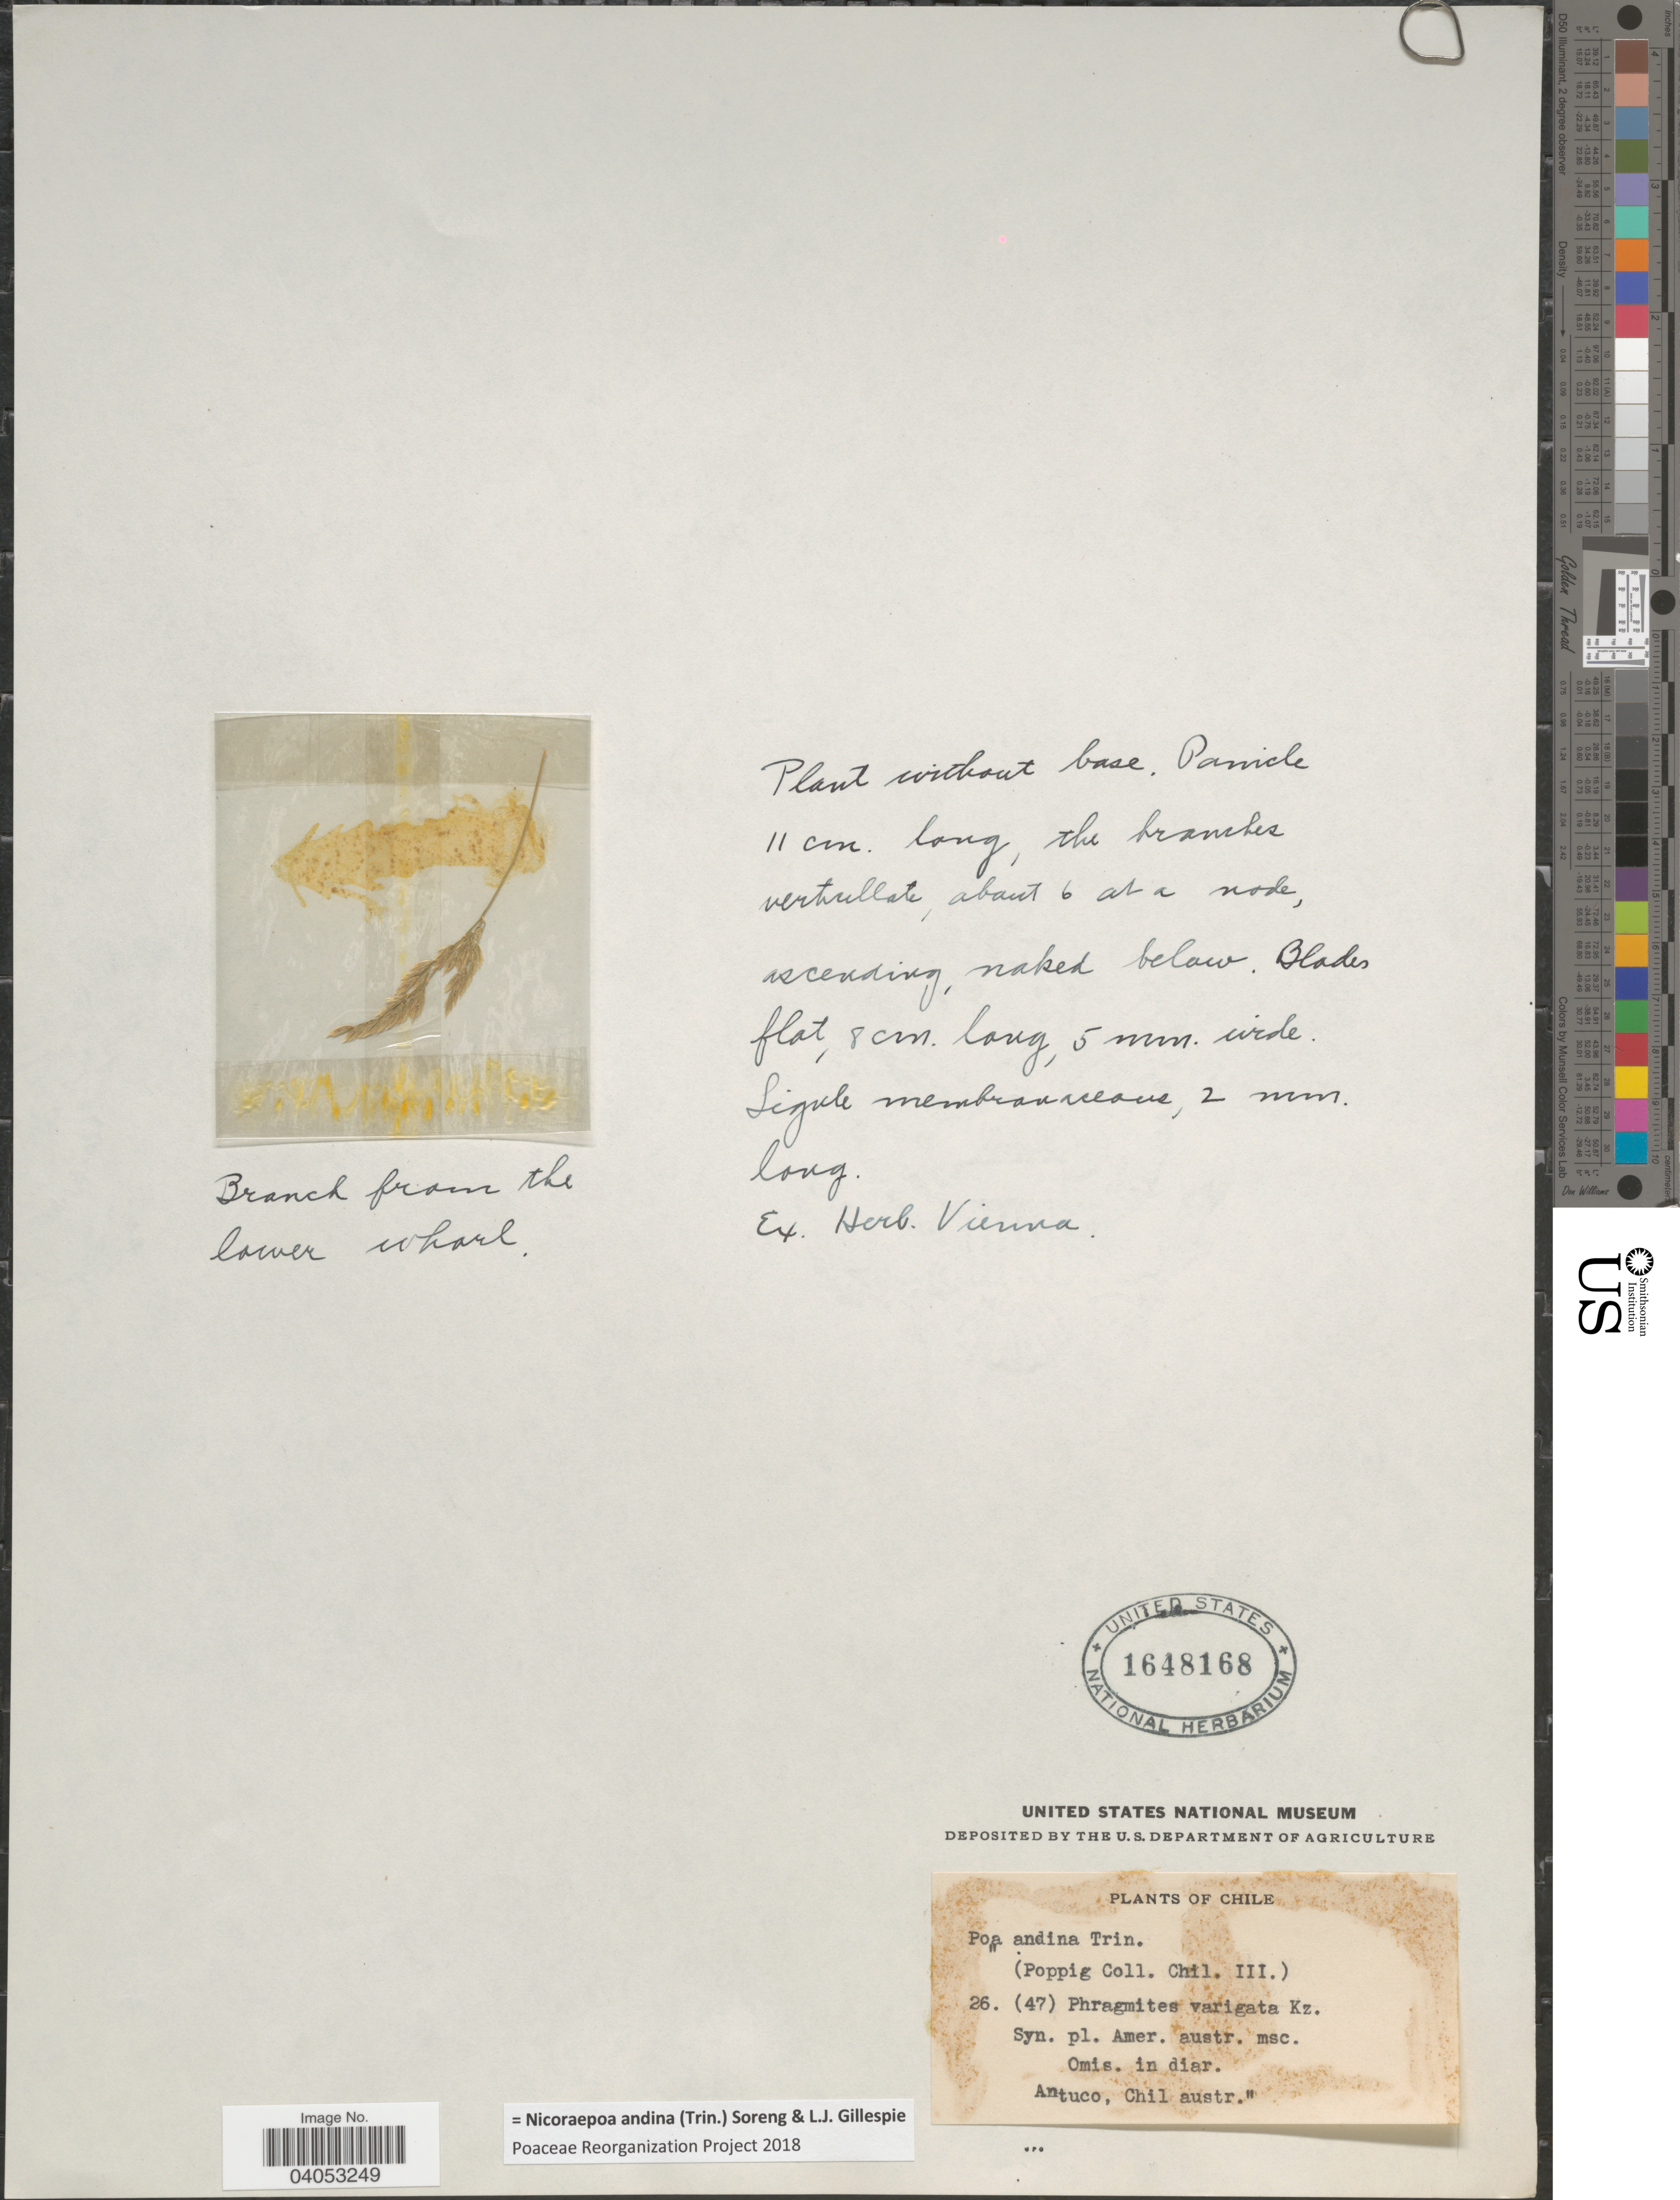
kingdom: Plantae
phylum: Tracheophyta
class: Liliopsida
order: Poales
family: Poaceae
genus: Nicoraepoa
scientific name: Nicoraepoa andina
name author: (Trin.) Soreng & L.J. Gillespie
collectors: -. Poppig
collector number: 26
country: Chile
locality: Antuco, Chil austr.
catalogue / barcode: US 1648168